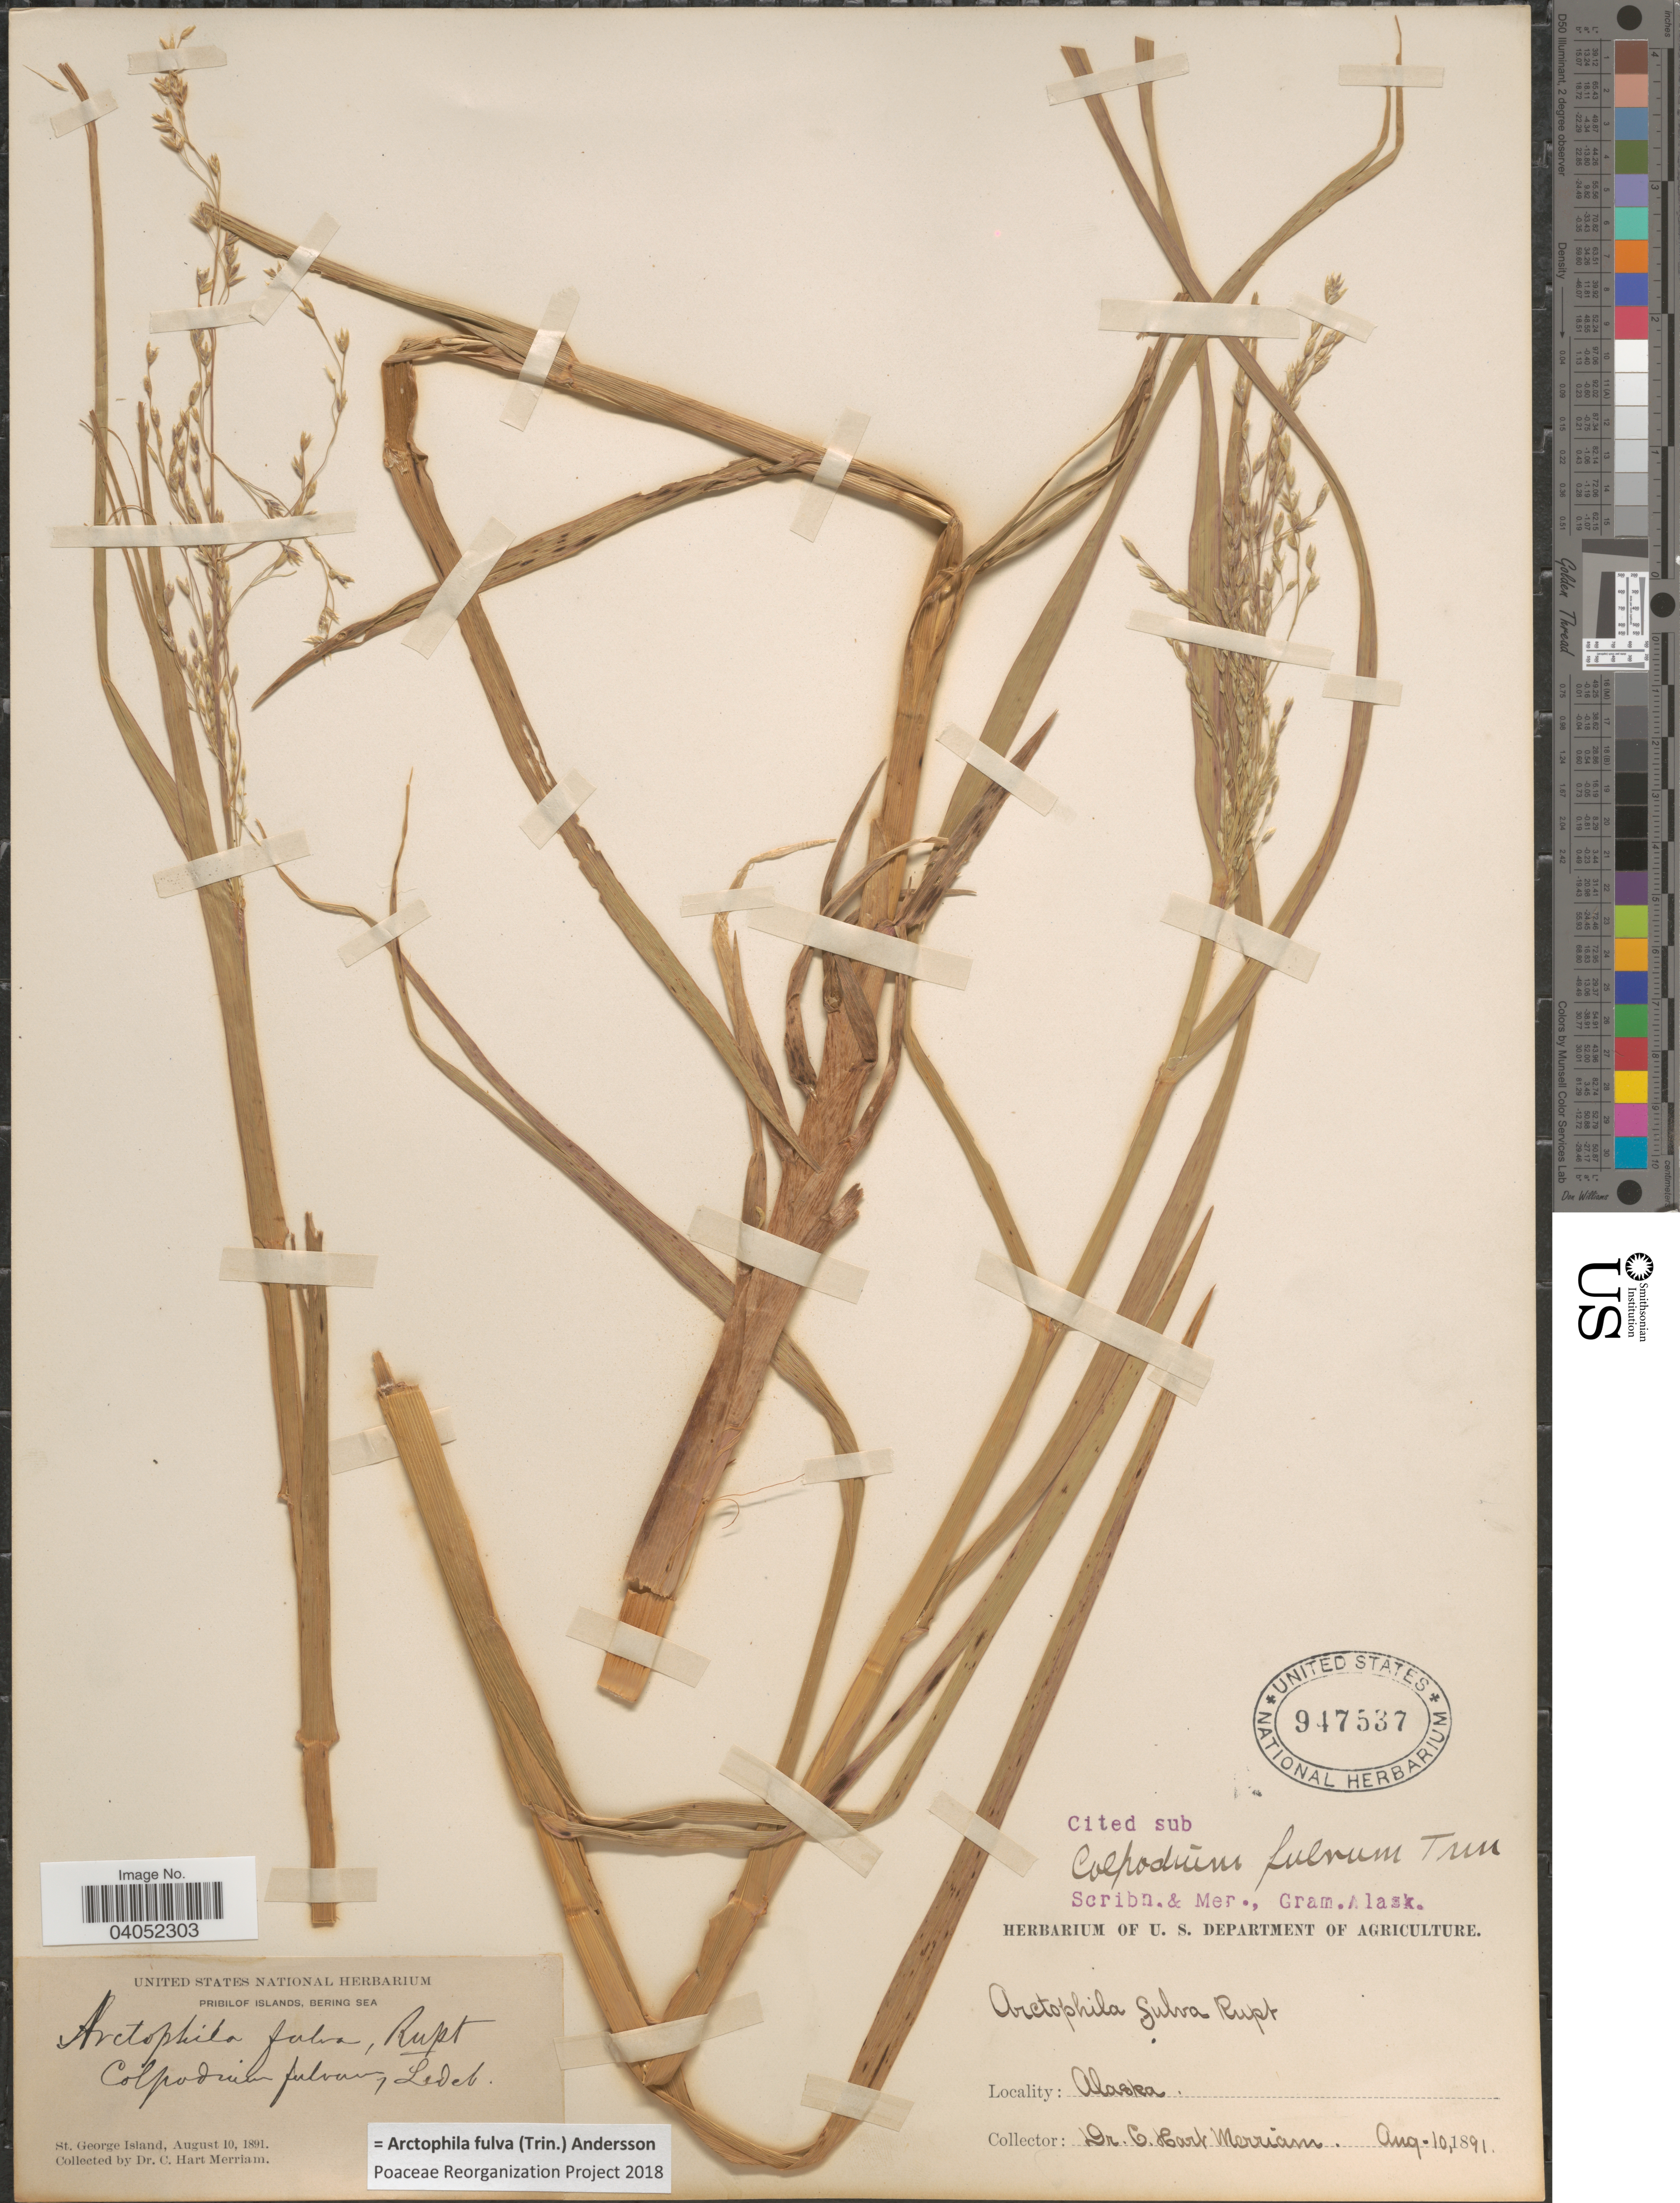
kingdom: Plantae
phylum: Tracheophyta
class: Liliopsida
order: Poales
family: Poaceae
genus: Arctophila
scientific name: Arctophila fulva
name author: (Trin.) Andersson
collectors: C. Merriam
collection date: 1891-08-10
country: United States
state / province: Alaska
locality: Pribilof Islands, Bering Sea. St. George Island.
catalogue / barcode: US 947537